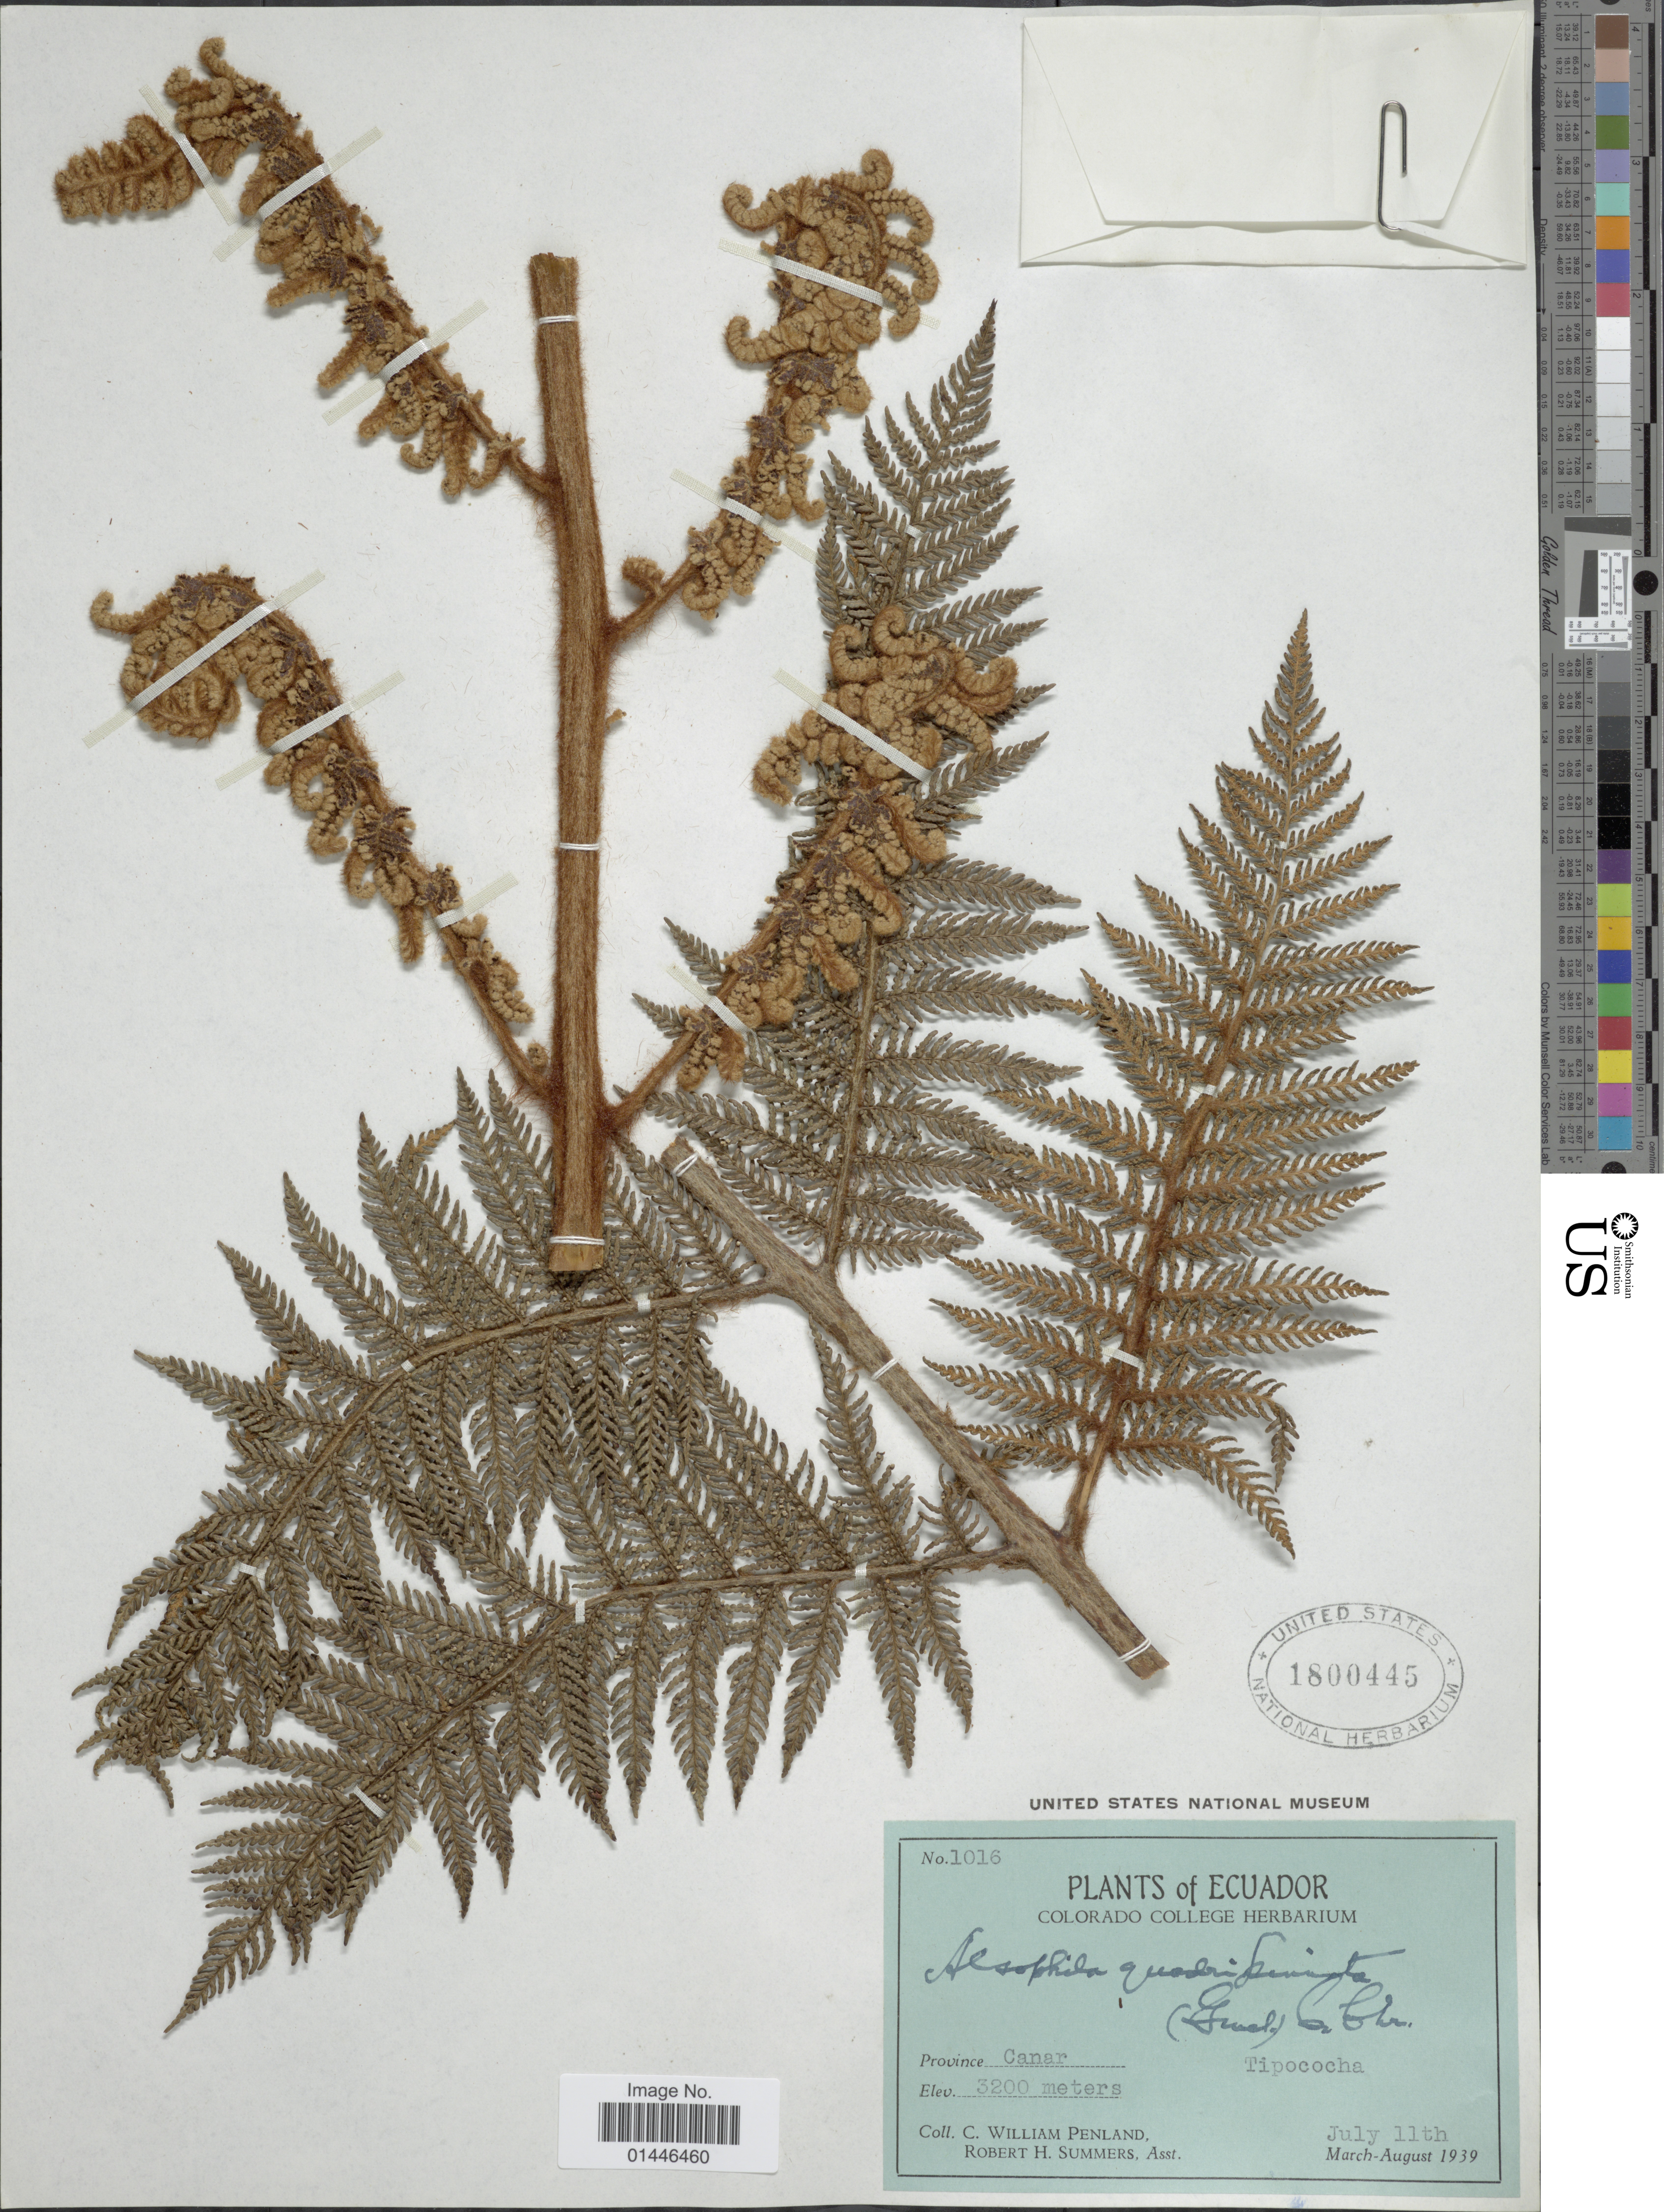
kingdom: Plantae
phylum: Tracheophyta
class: Polypodiopsida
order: Cyatheales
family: Dicksoniaceae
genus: Lophosoria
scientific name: Lophosoria quadripinnata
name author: (J.F. Gmel.) C. Chr.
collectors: C. W. Penland & R. Summers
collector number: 1016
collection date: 1939-07-11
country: Ecuador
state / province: Cañar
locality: Tipococha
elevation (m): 3200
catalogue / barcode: US 1800445